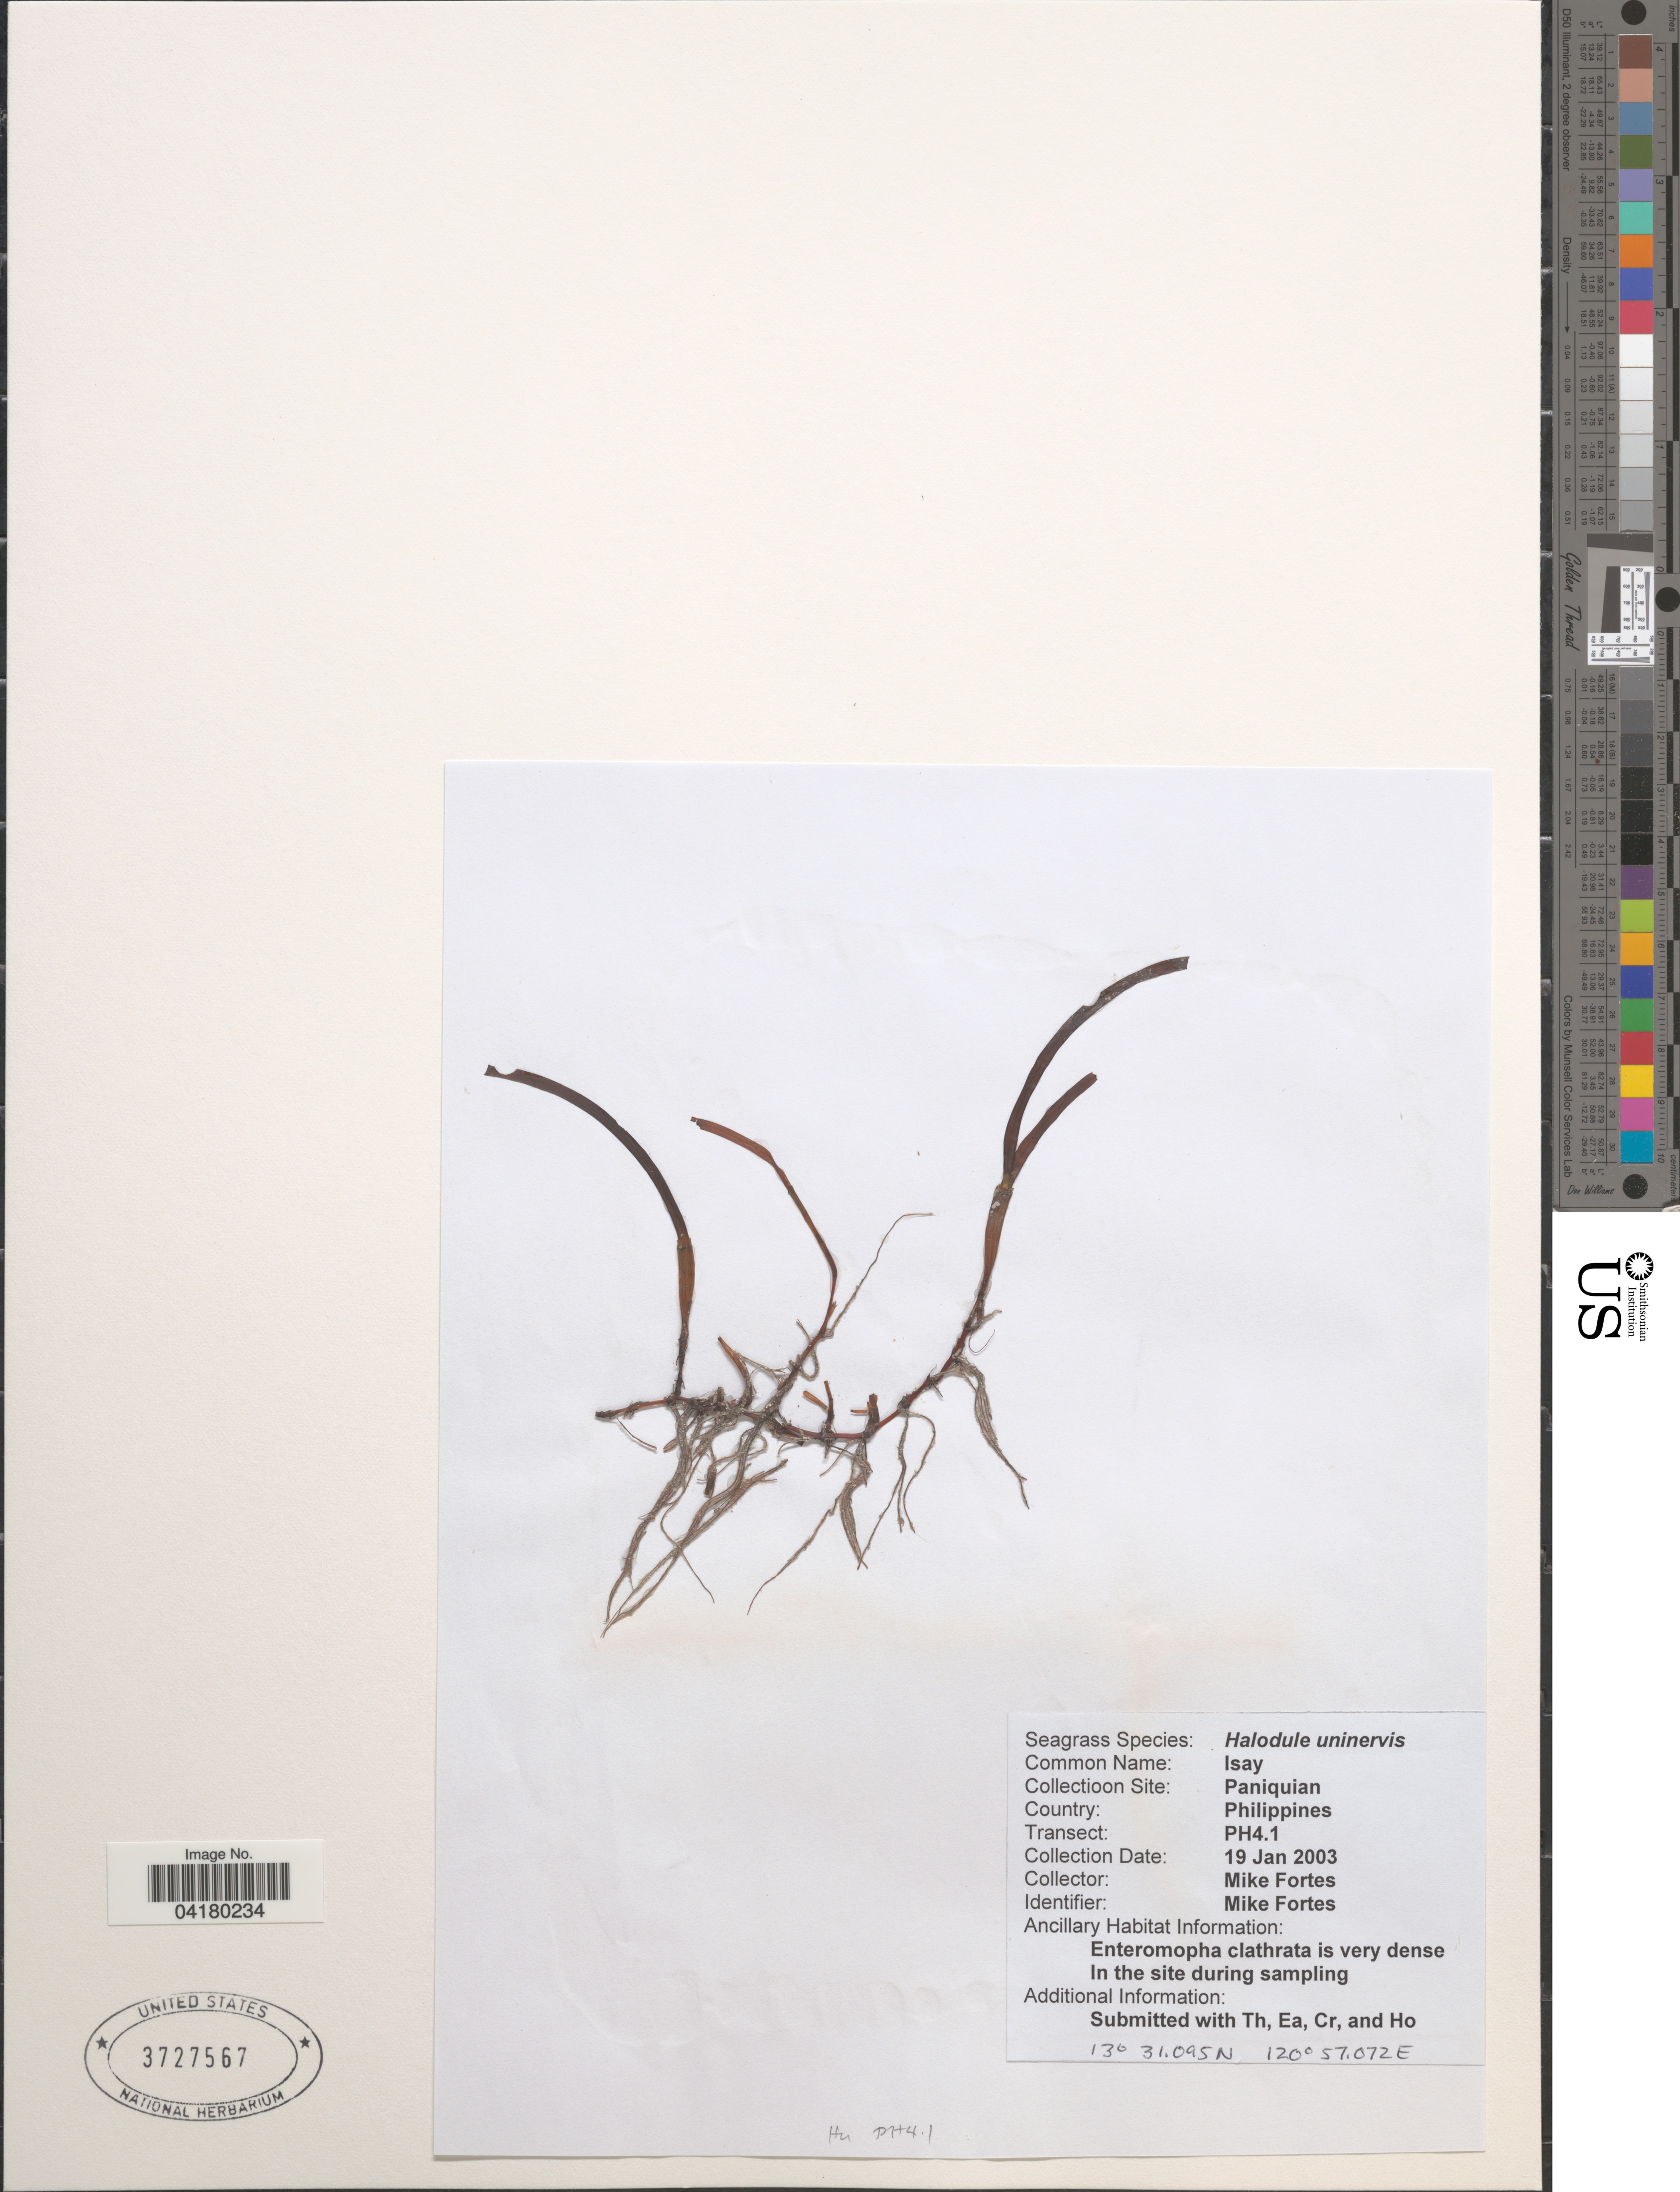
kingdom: Plantae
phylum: Tracheophyta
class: Liliopsida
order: Alismatales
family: Cymodoceaceae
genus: Halodule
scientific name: Halodule uninervis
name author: (Forssk.) Asch.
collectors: M. Fortes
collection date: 2003-01-19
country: Philippines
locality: Paniquian. Transect: PH4.1.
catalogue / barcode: US 3727567